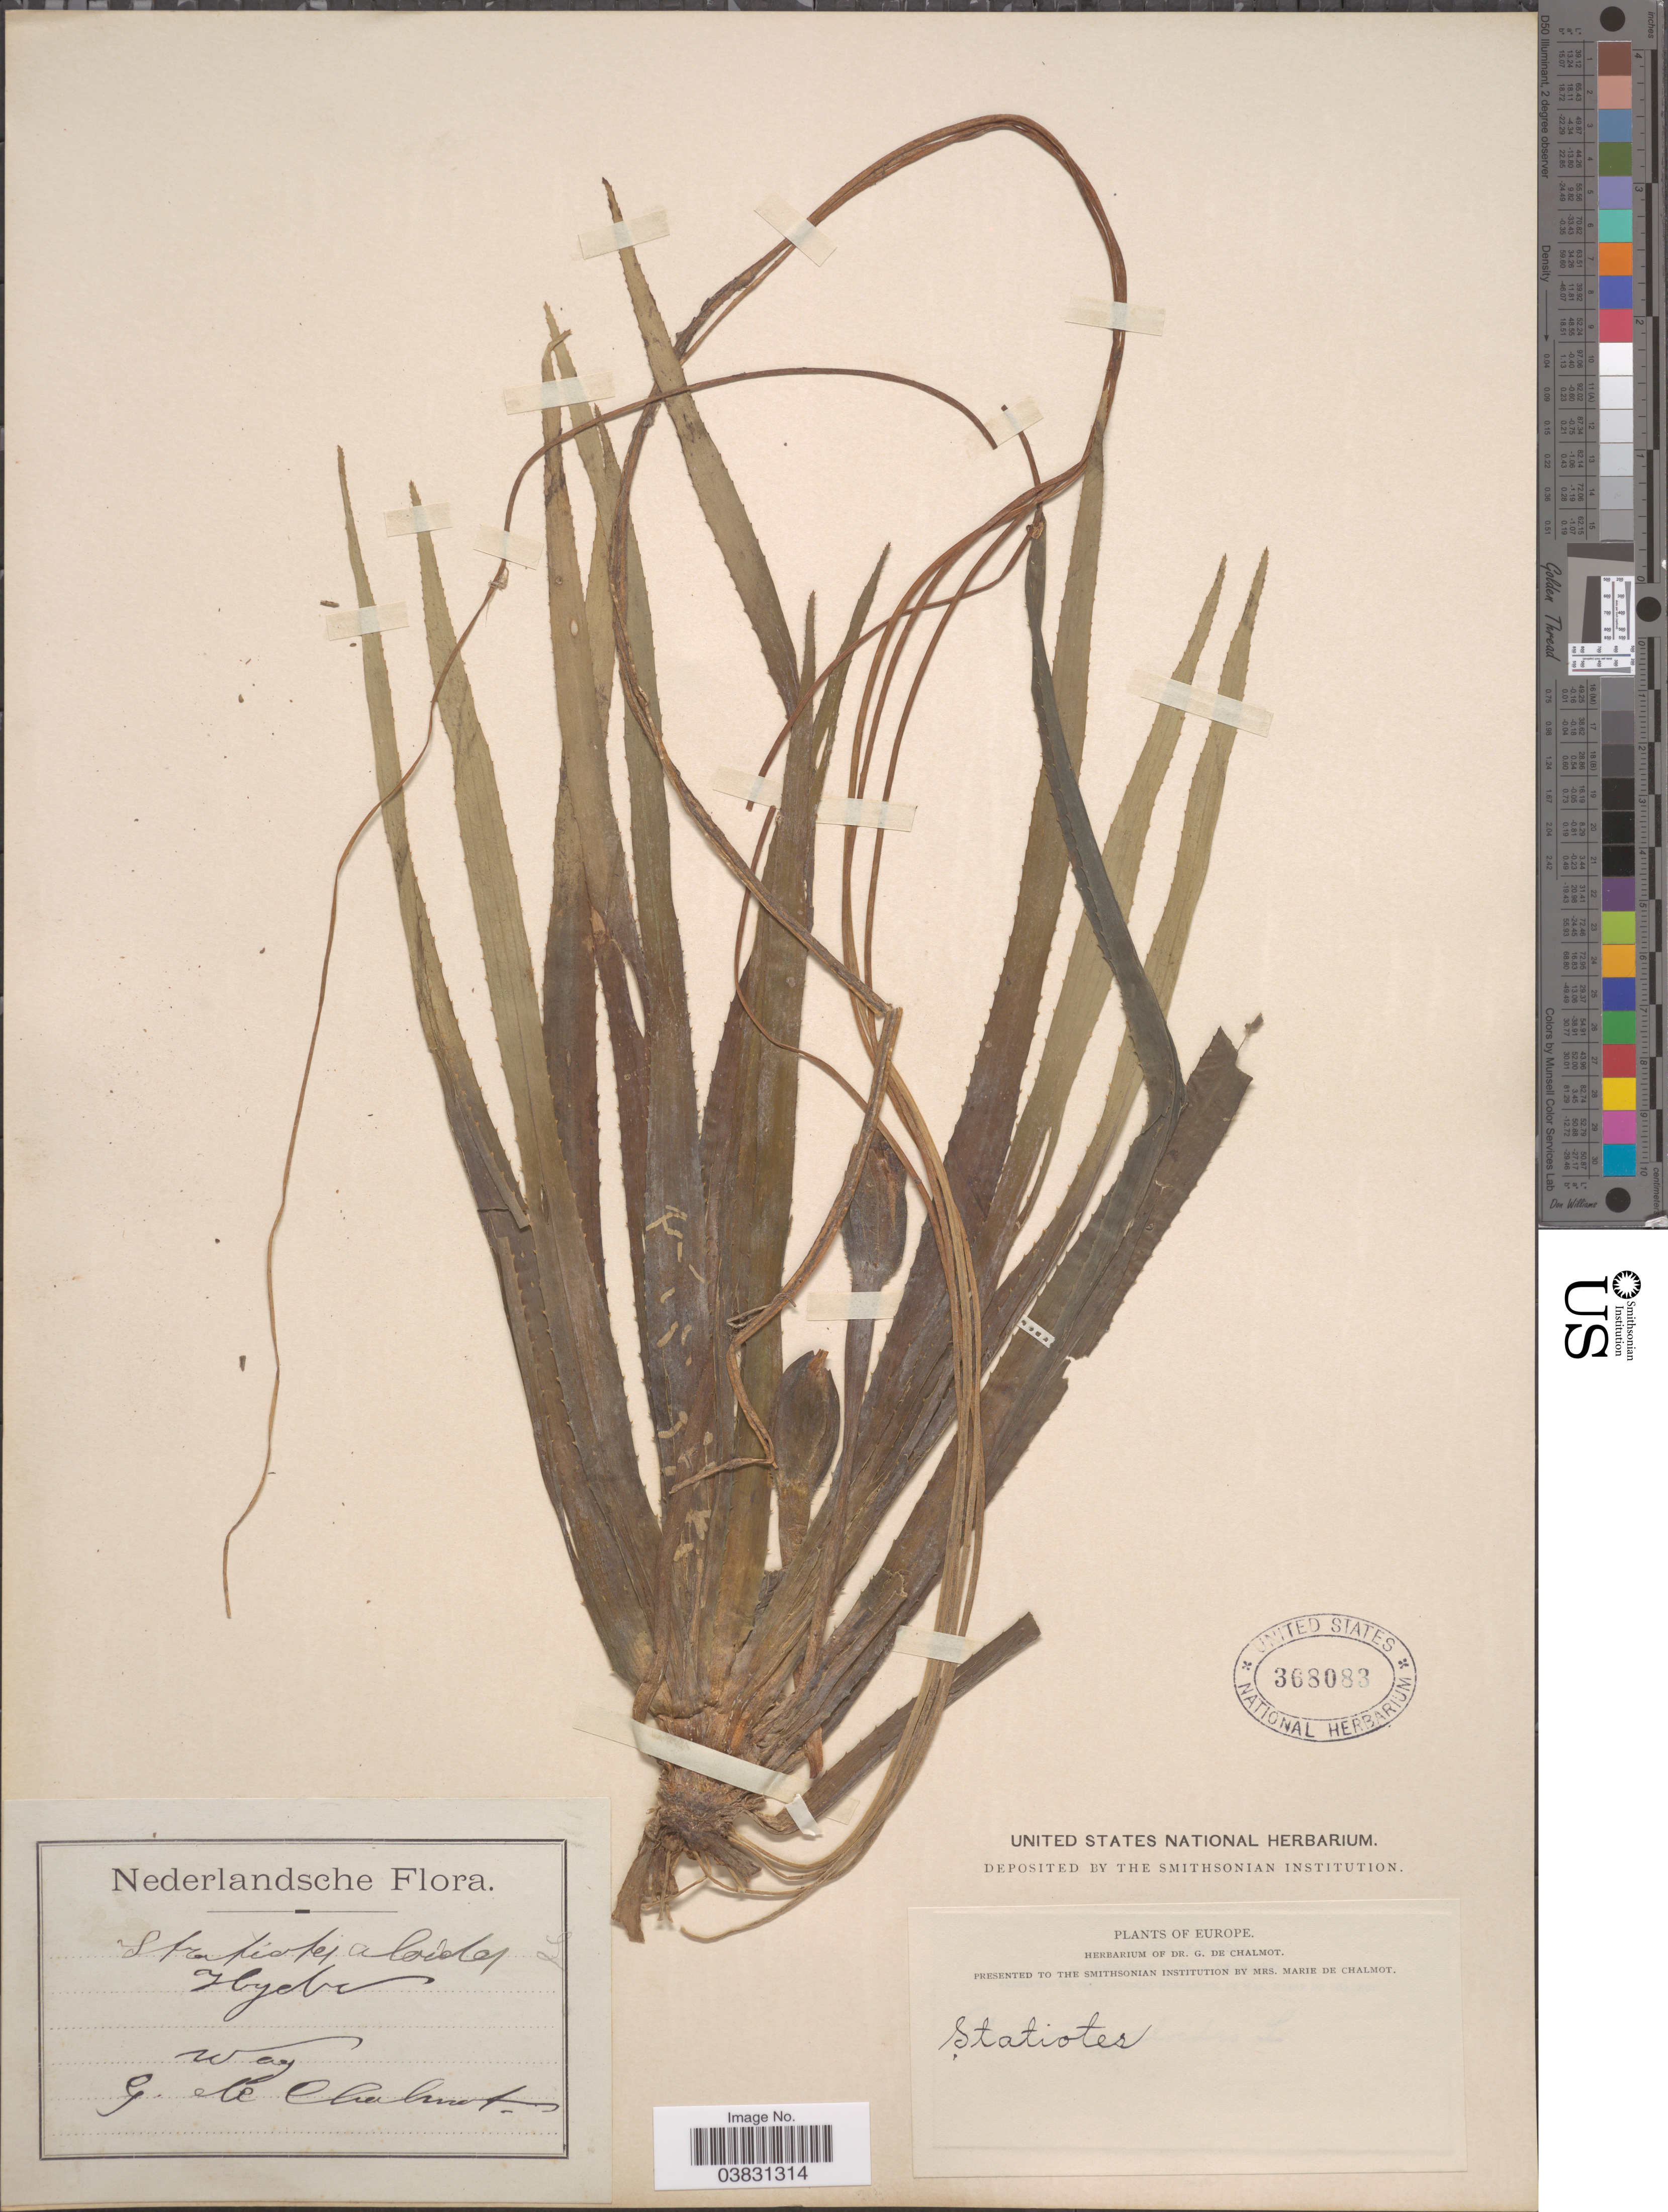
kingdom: Plantae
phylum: Tracheophyta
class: Liliopsida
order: Alismatales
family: Hydrocharitaceae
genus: Stratiotes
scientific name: Stratiotes aloides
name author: L.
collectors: G. de Chalmot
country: Netherlands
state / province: Gelderland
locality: Wag.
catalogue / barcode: US 368083